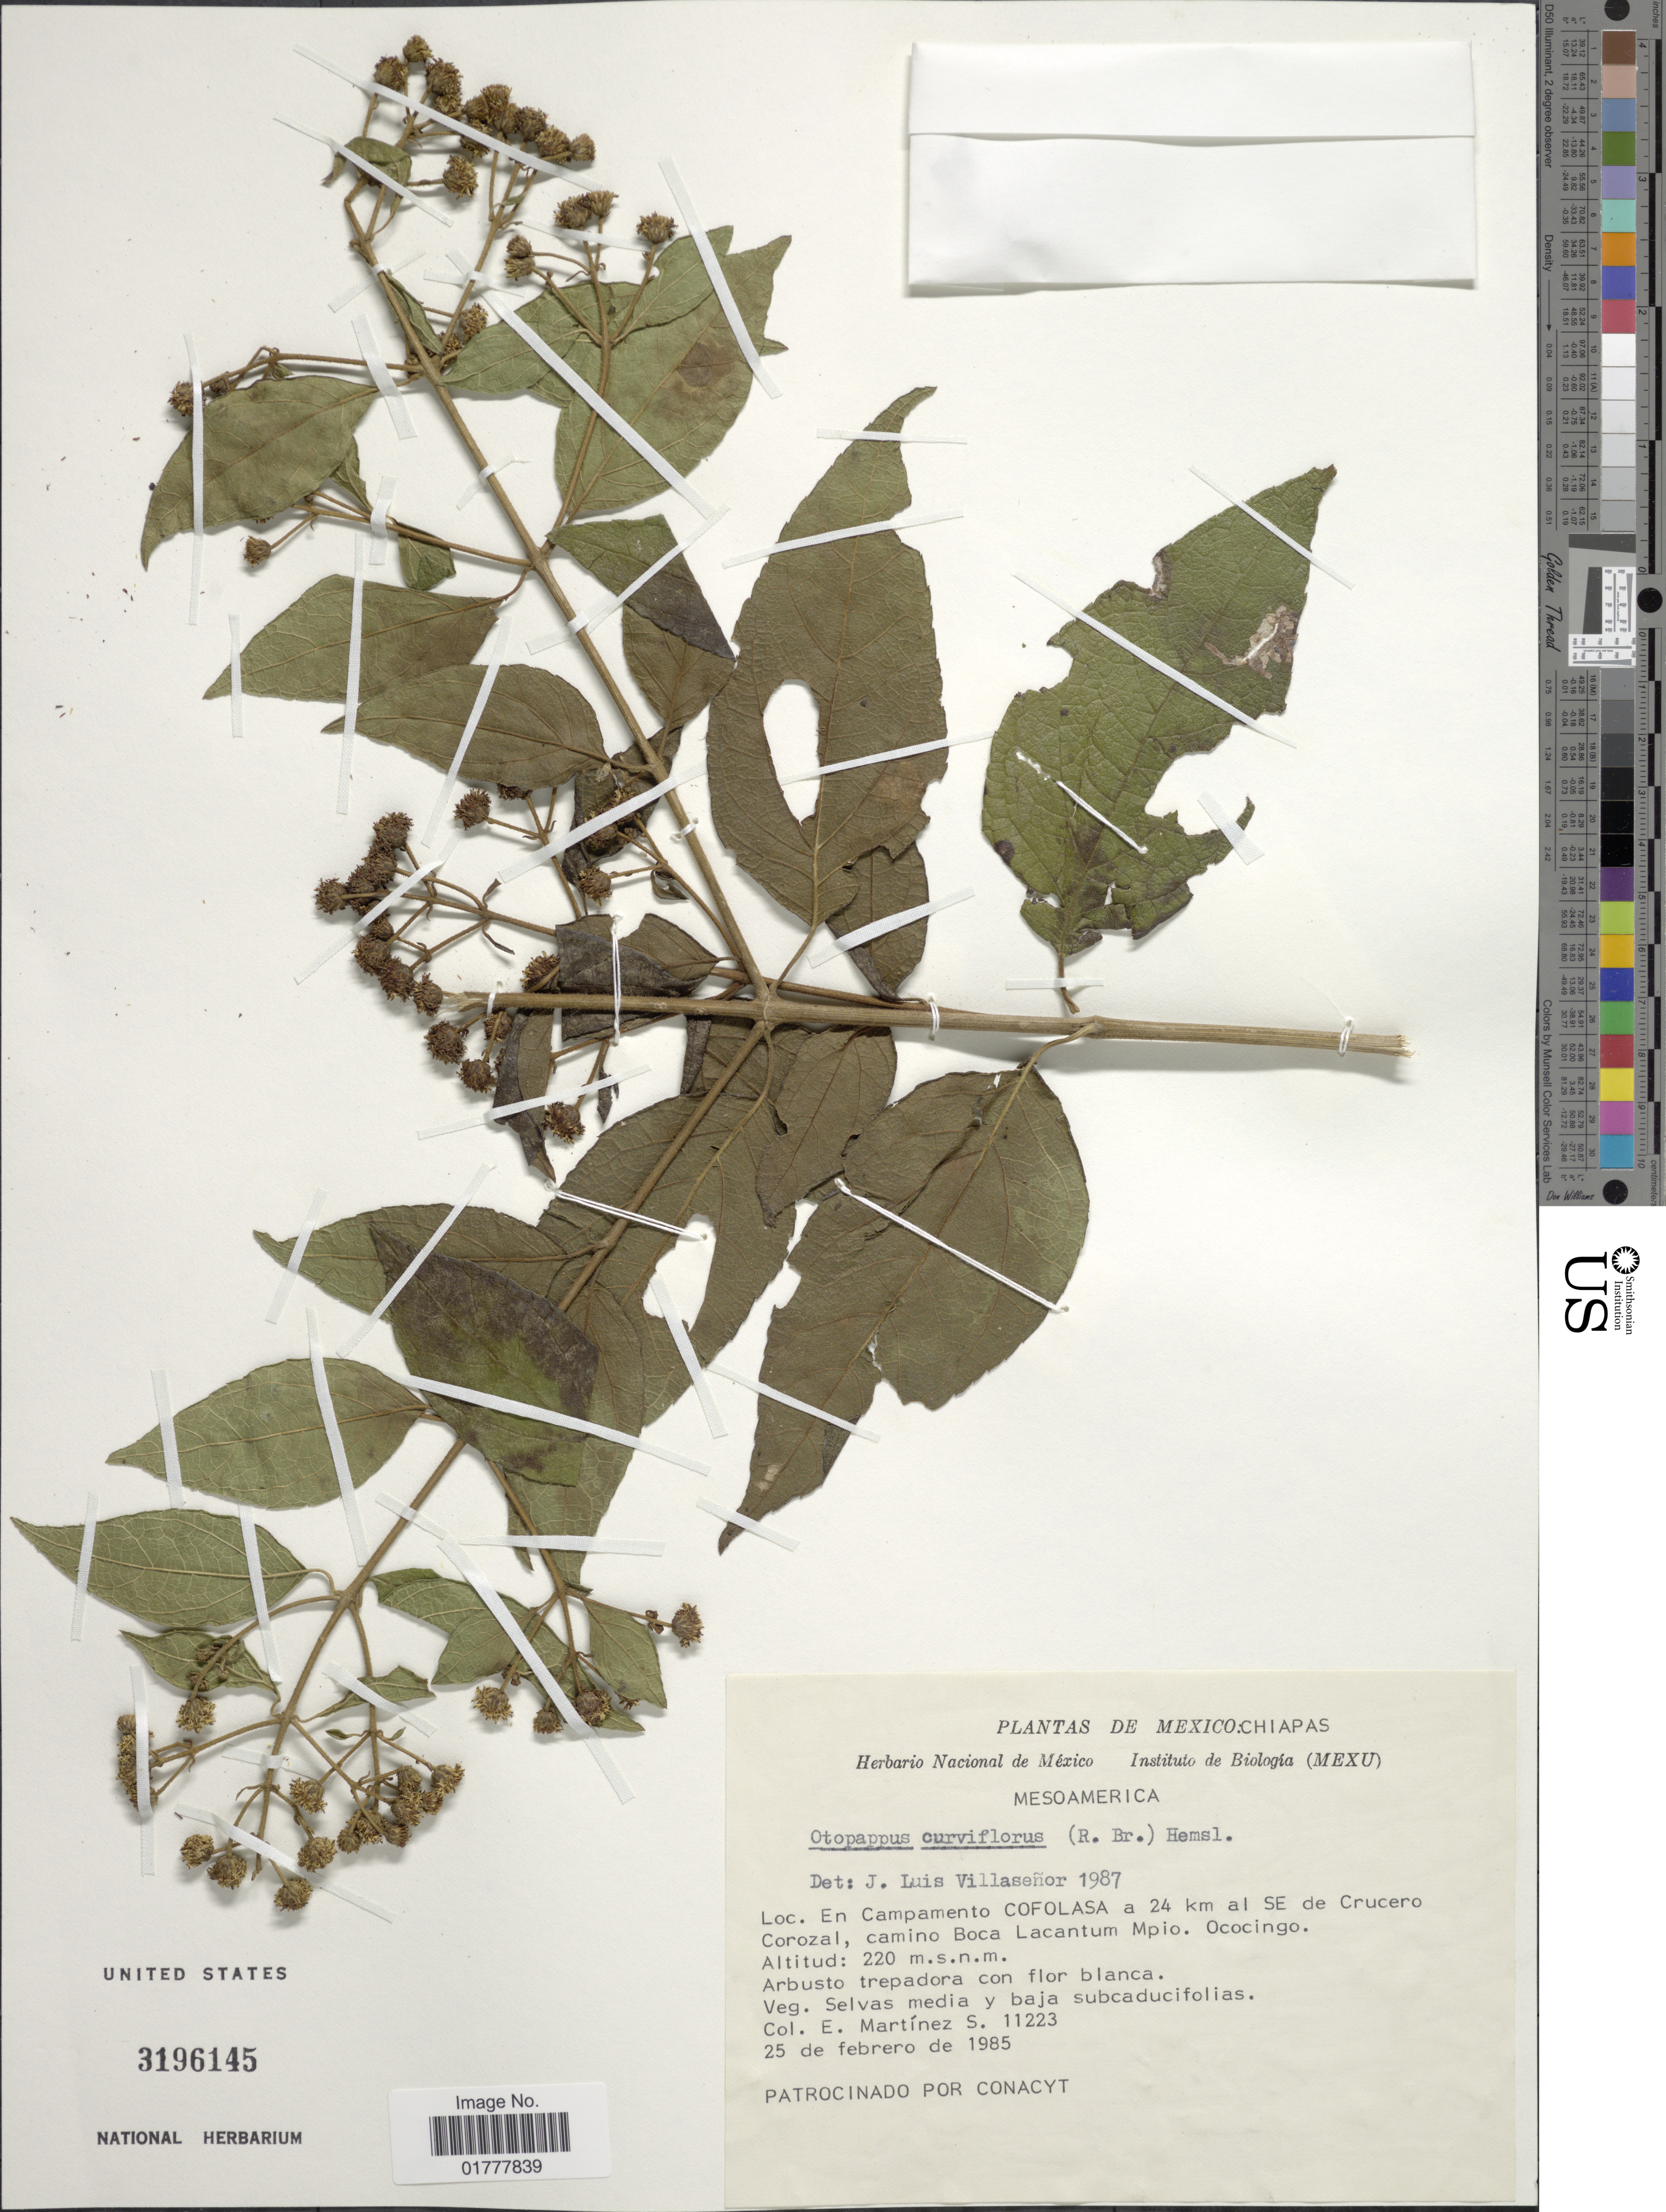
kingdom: Plantae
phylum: Tracheophyta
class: Magnoliopsida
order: Asterales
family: Asteraceae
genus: Otopappus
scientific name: Otopappus curviflorus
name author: (R. Br.) Hemsl.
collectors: E. M. Martínez S.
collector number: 11223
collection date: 1985-02-25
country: Mexico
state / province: Chiapas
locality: Chiapas: En Campamento Cofolasa a 24 km al SE de Crucero Corozal, camino, camino Boca Lacantum Mpio. Ococingo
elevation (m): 220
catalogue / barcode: US 3196145